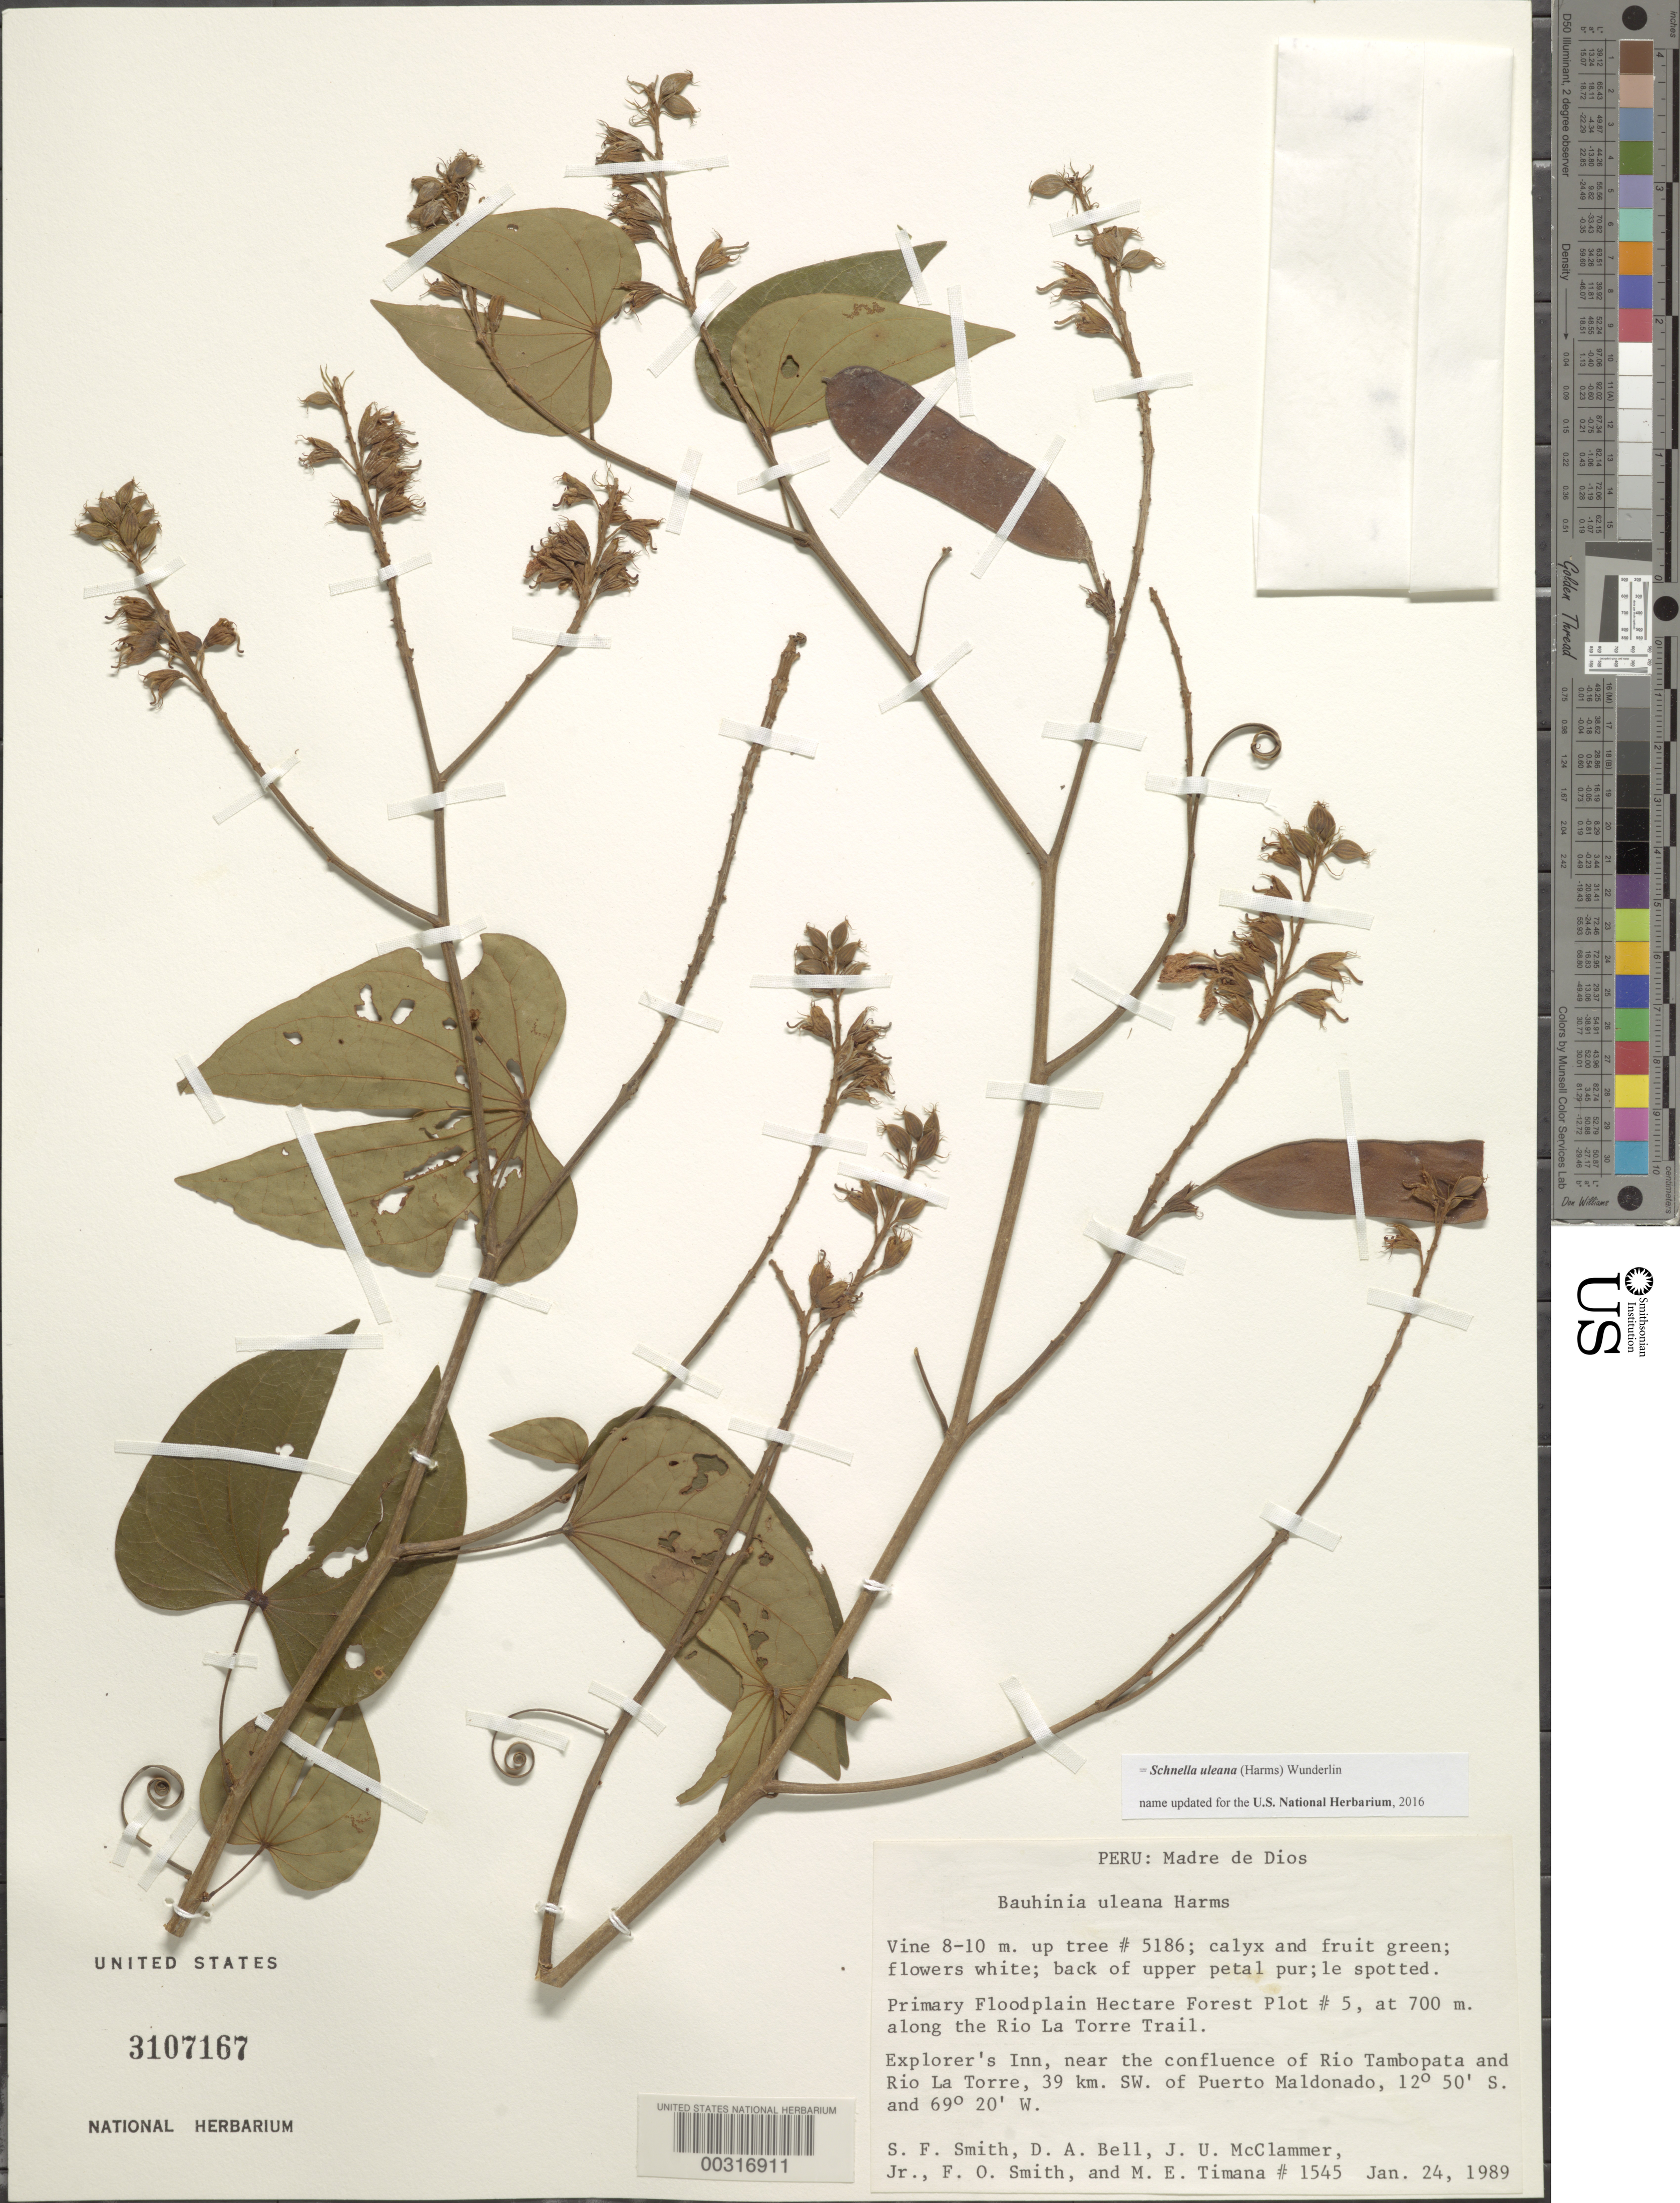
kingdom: Plantae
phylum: Tracheophyta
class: Magnoliopsida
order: Fabales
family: Fabaceae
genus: Schnella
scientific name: Schnella uleana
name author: (Harms) Wunderlin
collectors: S.F. Smith, D. A. Bell, J. Mcclammer Jr. & F. Smith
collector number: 1545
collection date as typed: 24 Jan 1989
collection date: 1989-01-24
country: Peru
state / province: Madre de Dios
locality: Primary floodplain hectare forest plot #5, along the rio la torre trail...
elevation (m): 700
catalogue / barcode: US 3107167